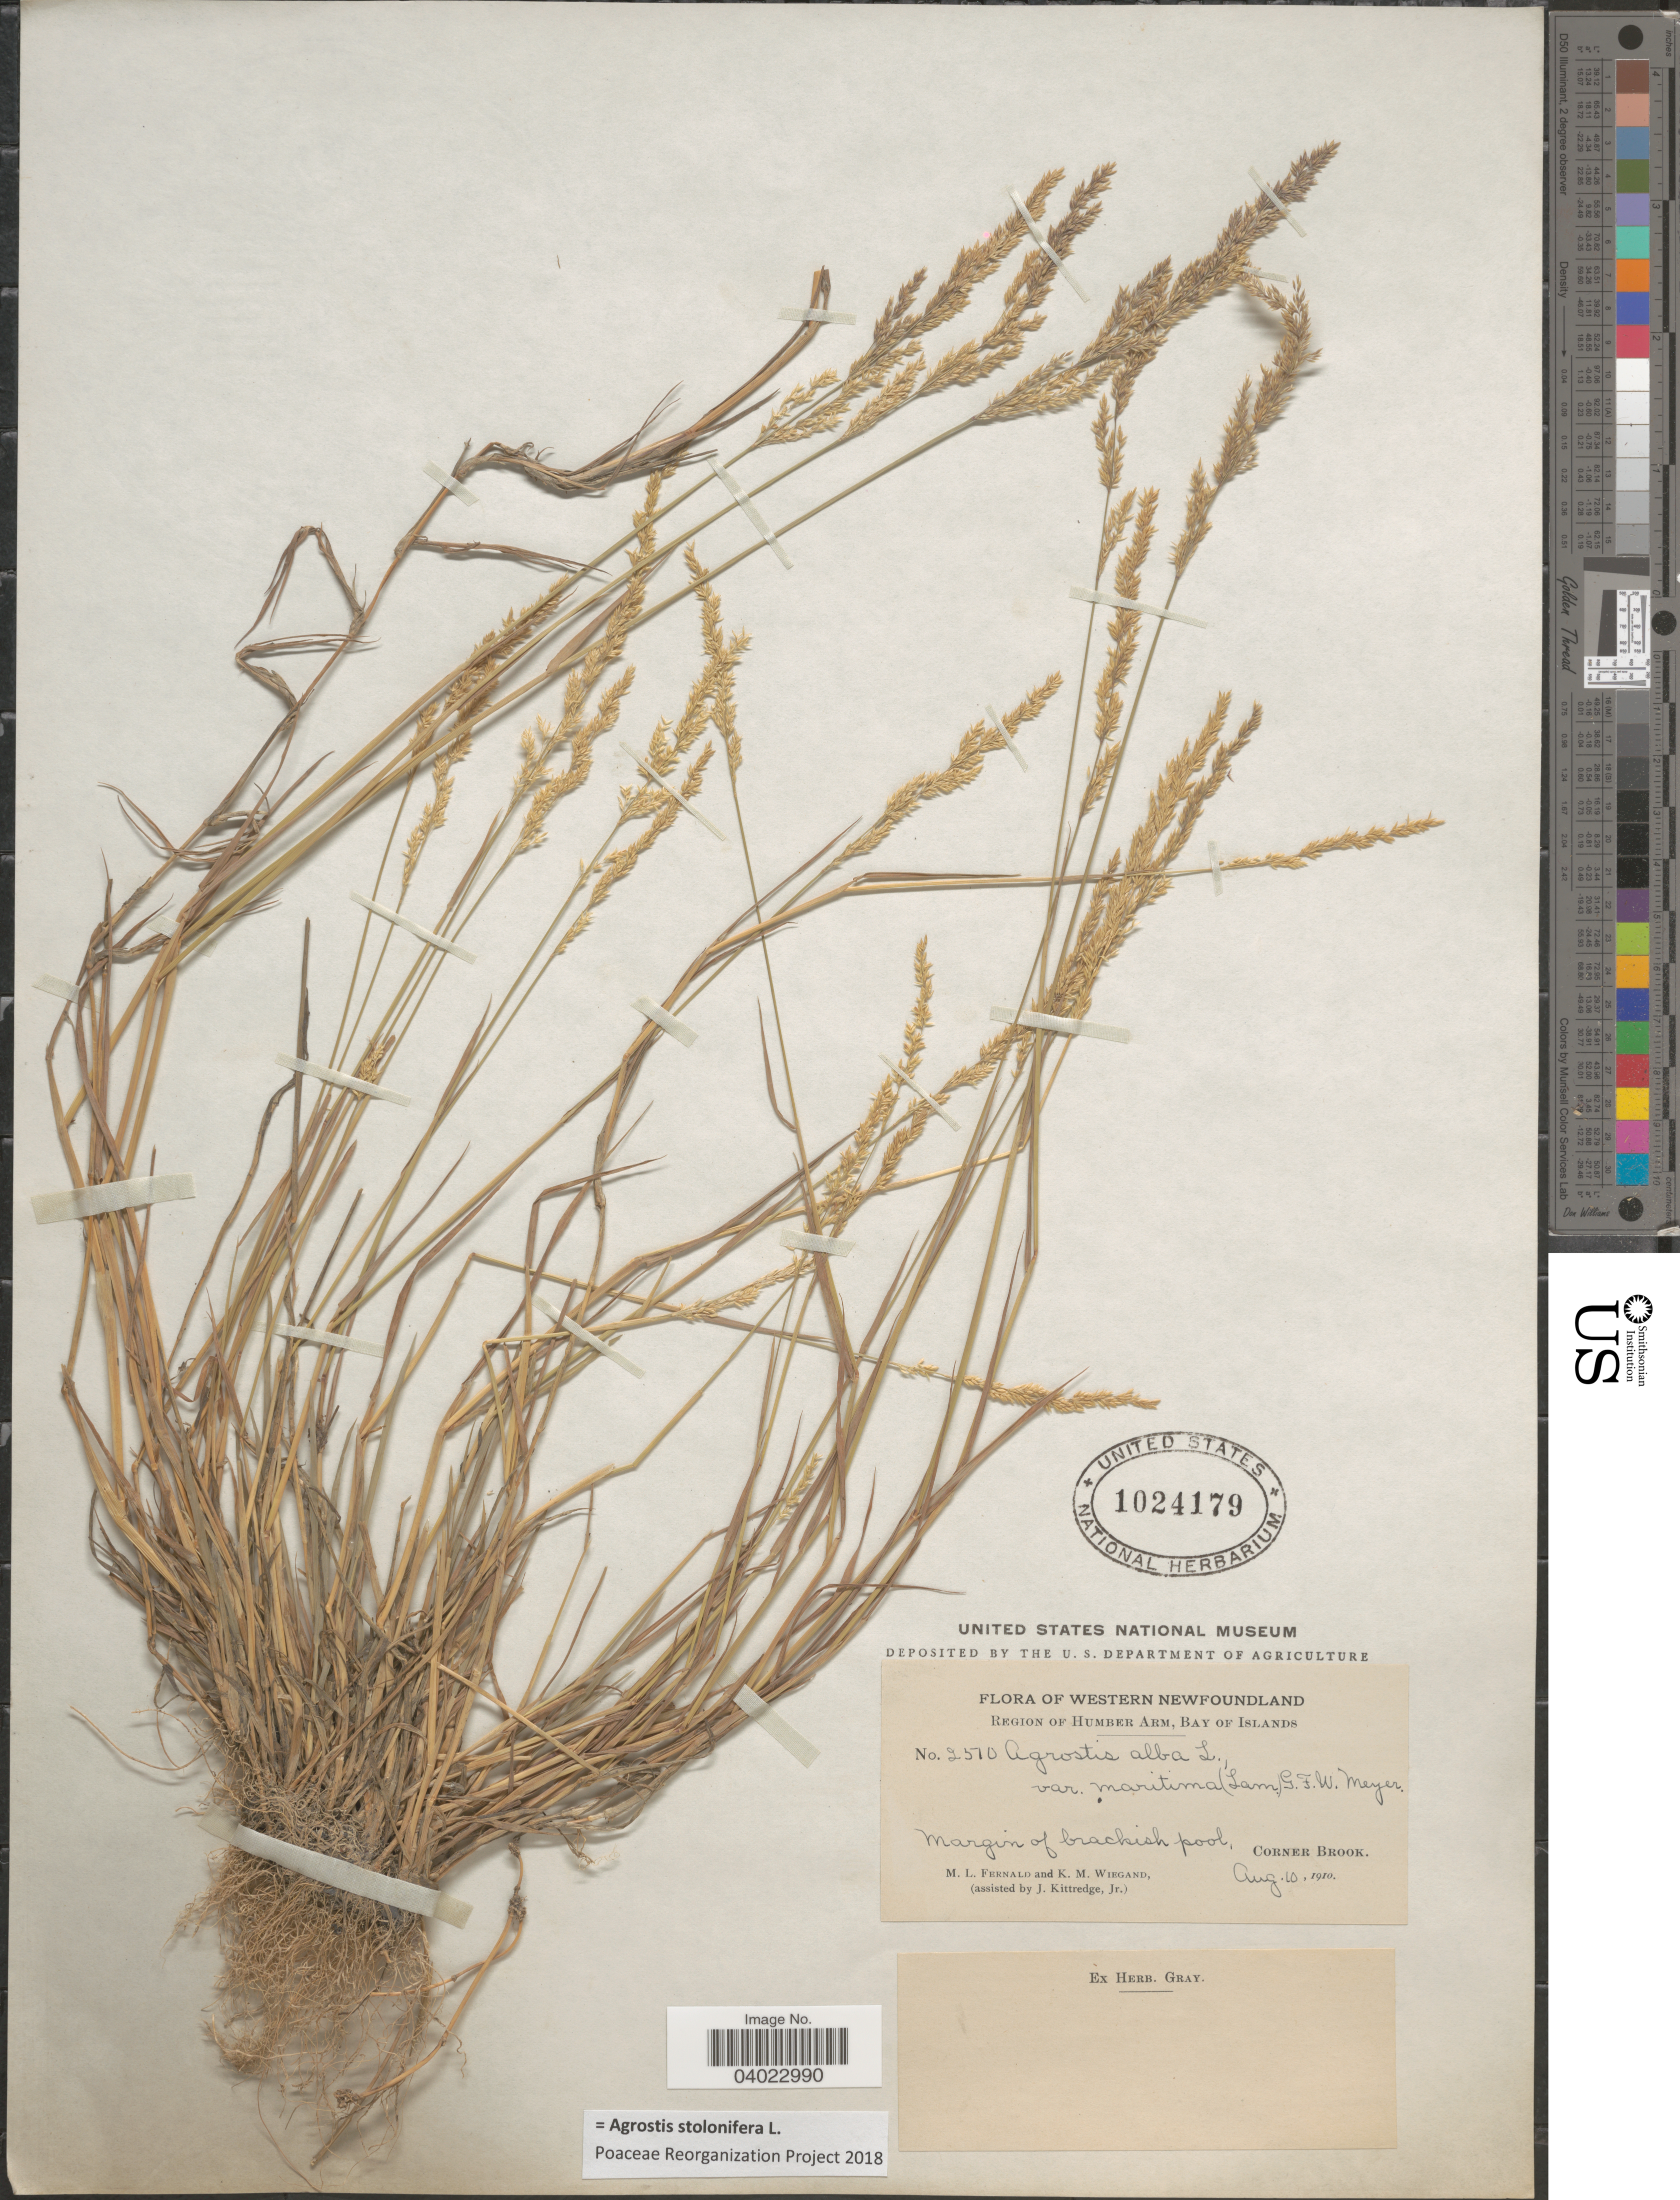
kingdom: Plantae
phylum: Tracheophyta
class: Liliopsida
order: Poales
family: Poaceae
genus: Agrostis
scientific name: Agrostis stolonifera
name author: L.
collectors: M. L. Fernald, K. M. Wiegand & J. Kittredge Jr.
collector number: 2510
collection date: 1910-08-10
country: Canada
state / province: Newfoundland and Labrador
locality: Western Newfoundland. Region of Humber Arm, Bay of Islands. Corner Brook.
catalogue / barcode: US 1024179